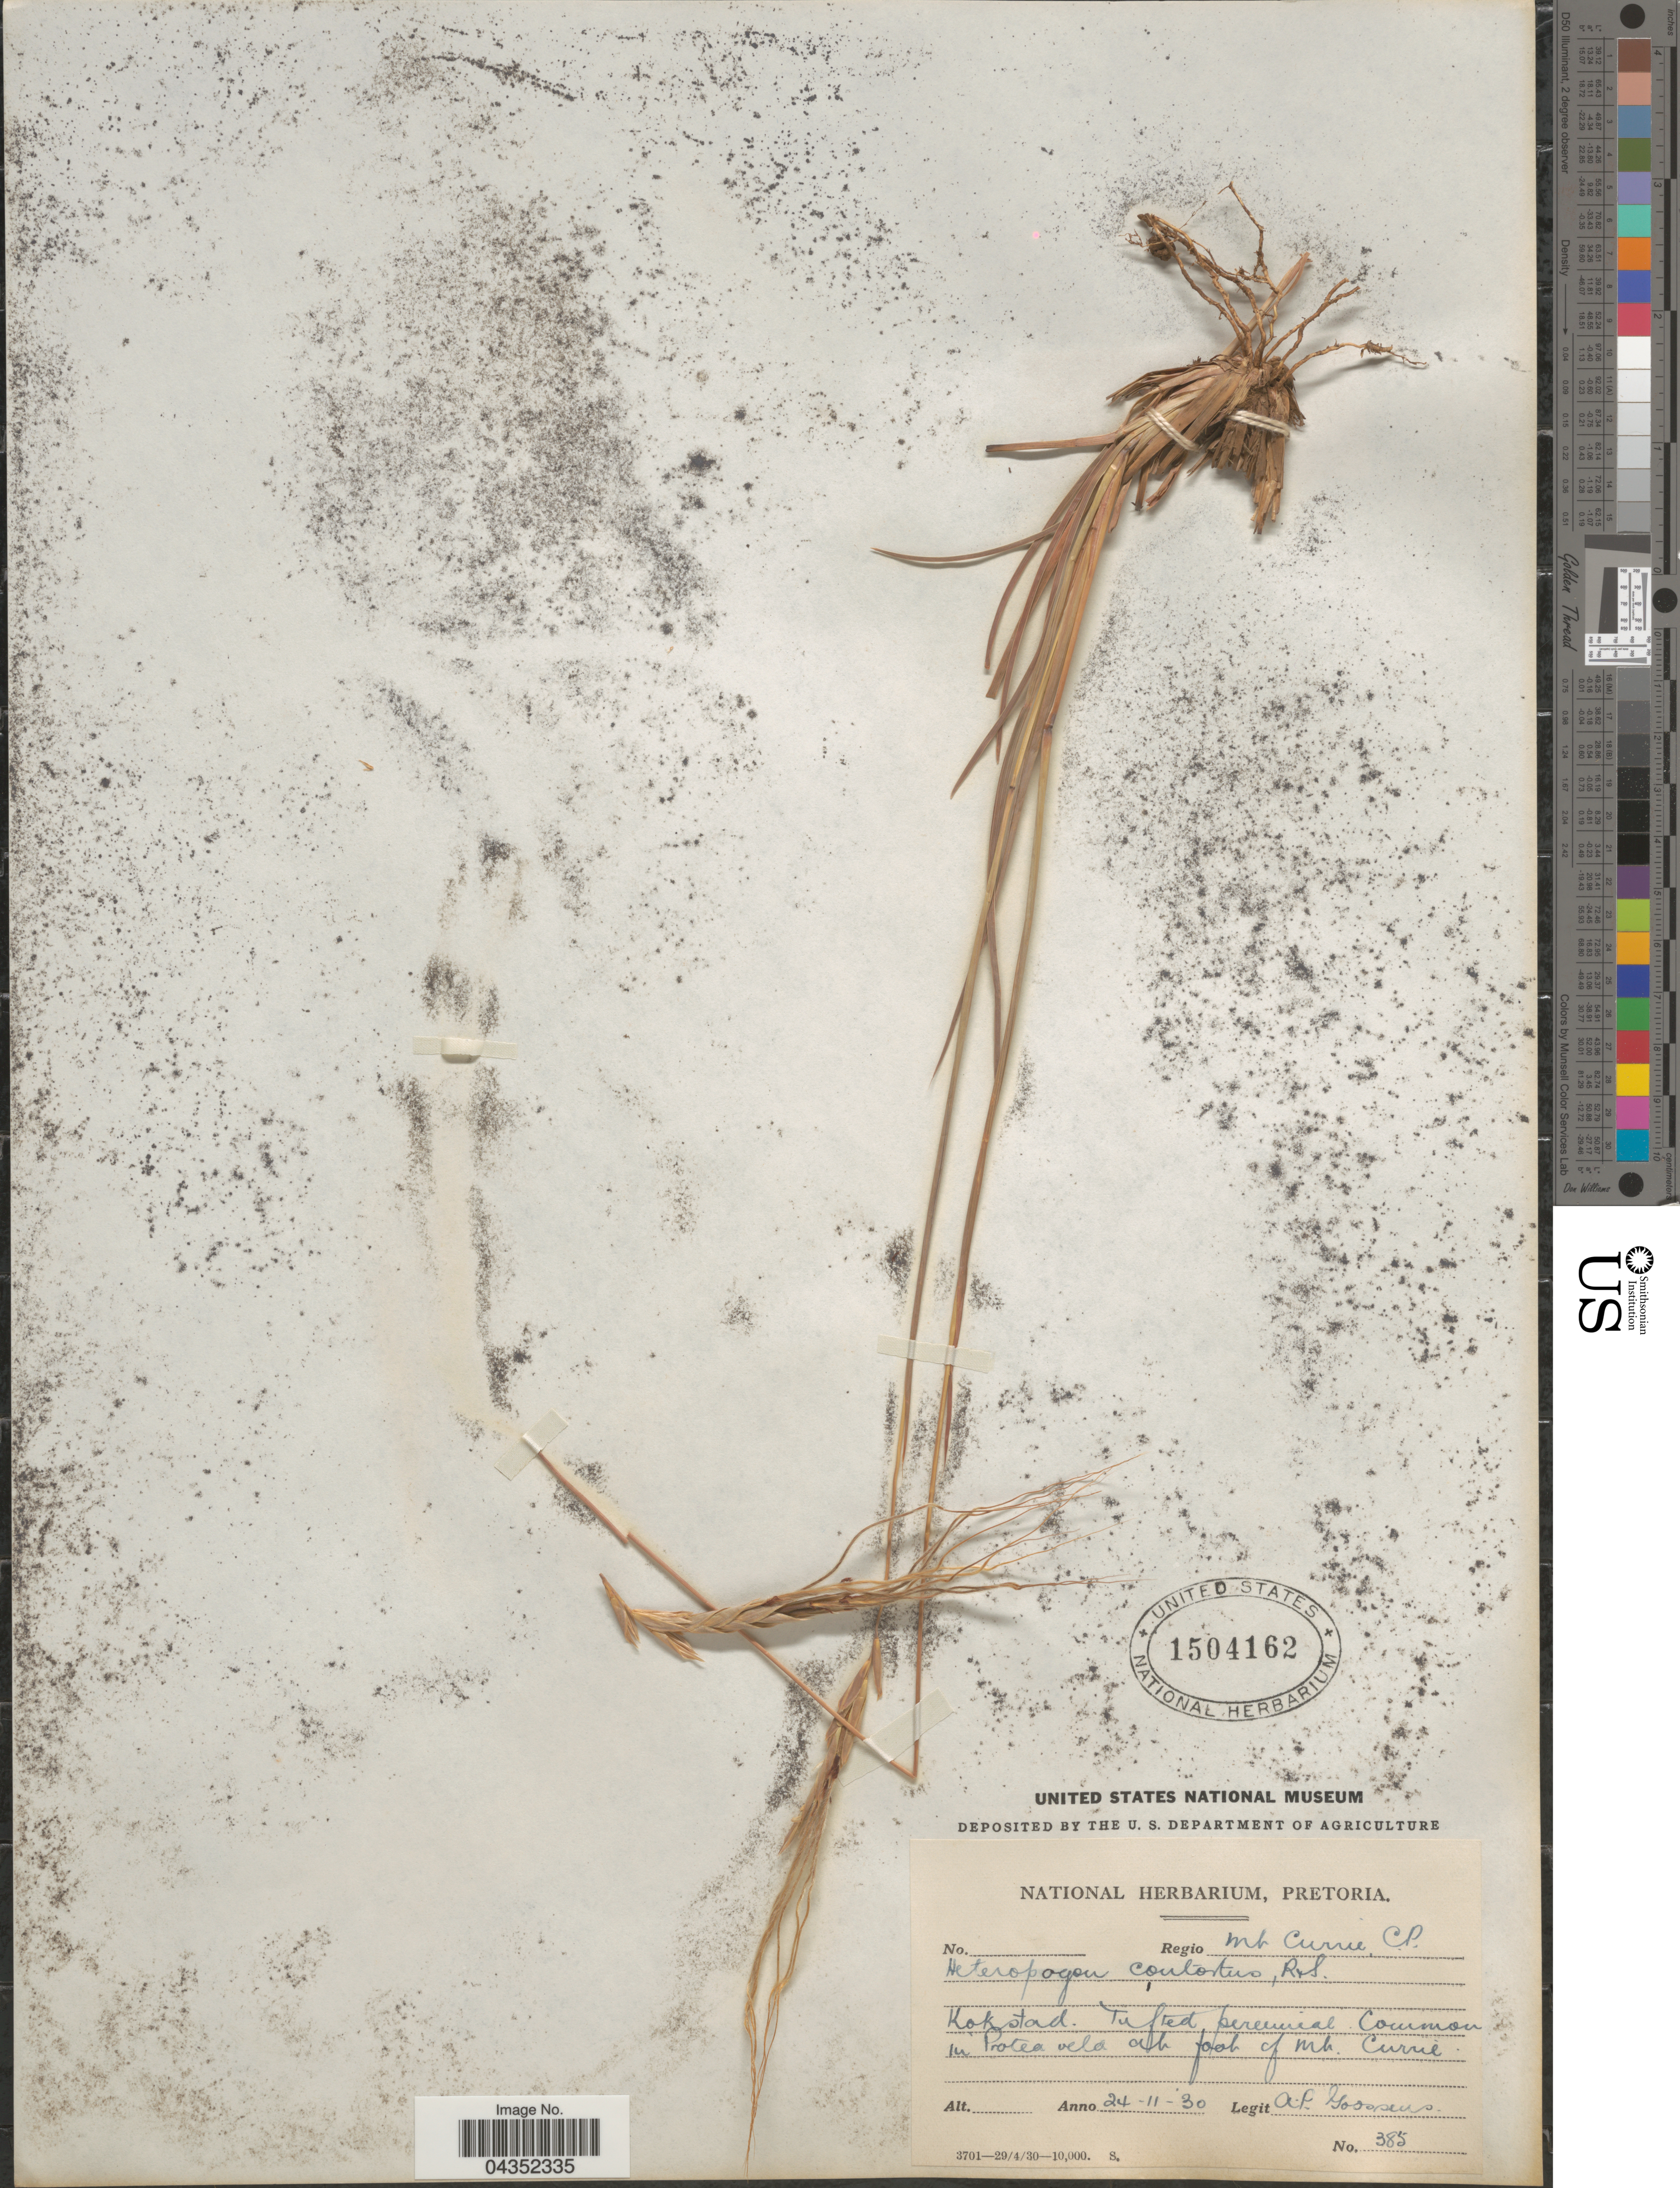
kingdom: Plantae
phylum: Tracheophyta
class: Liliopsida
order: Poales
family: Poaceae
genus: Heteropogon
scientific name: Heteropogon contortus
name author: (L.) P. Beauv. ex Roem. & Schult.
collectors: A. P. G. Goossens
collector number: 385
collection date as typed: Transcribed d/m/y: 24/11/30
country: South Africa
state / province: KwaZulu-Natal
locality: Regio Mt Currie. Kokstad. Common in Protea veald at foot of Mt. Currie.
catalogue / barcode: US 1504162